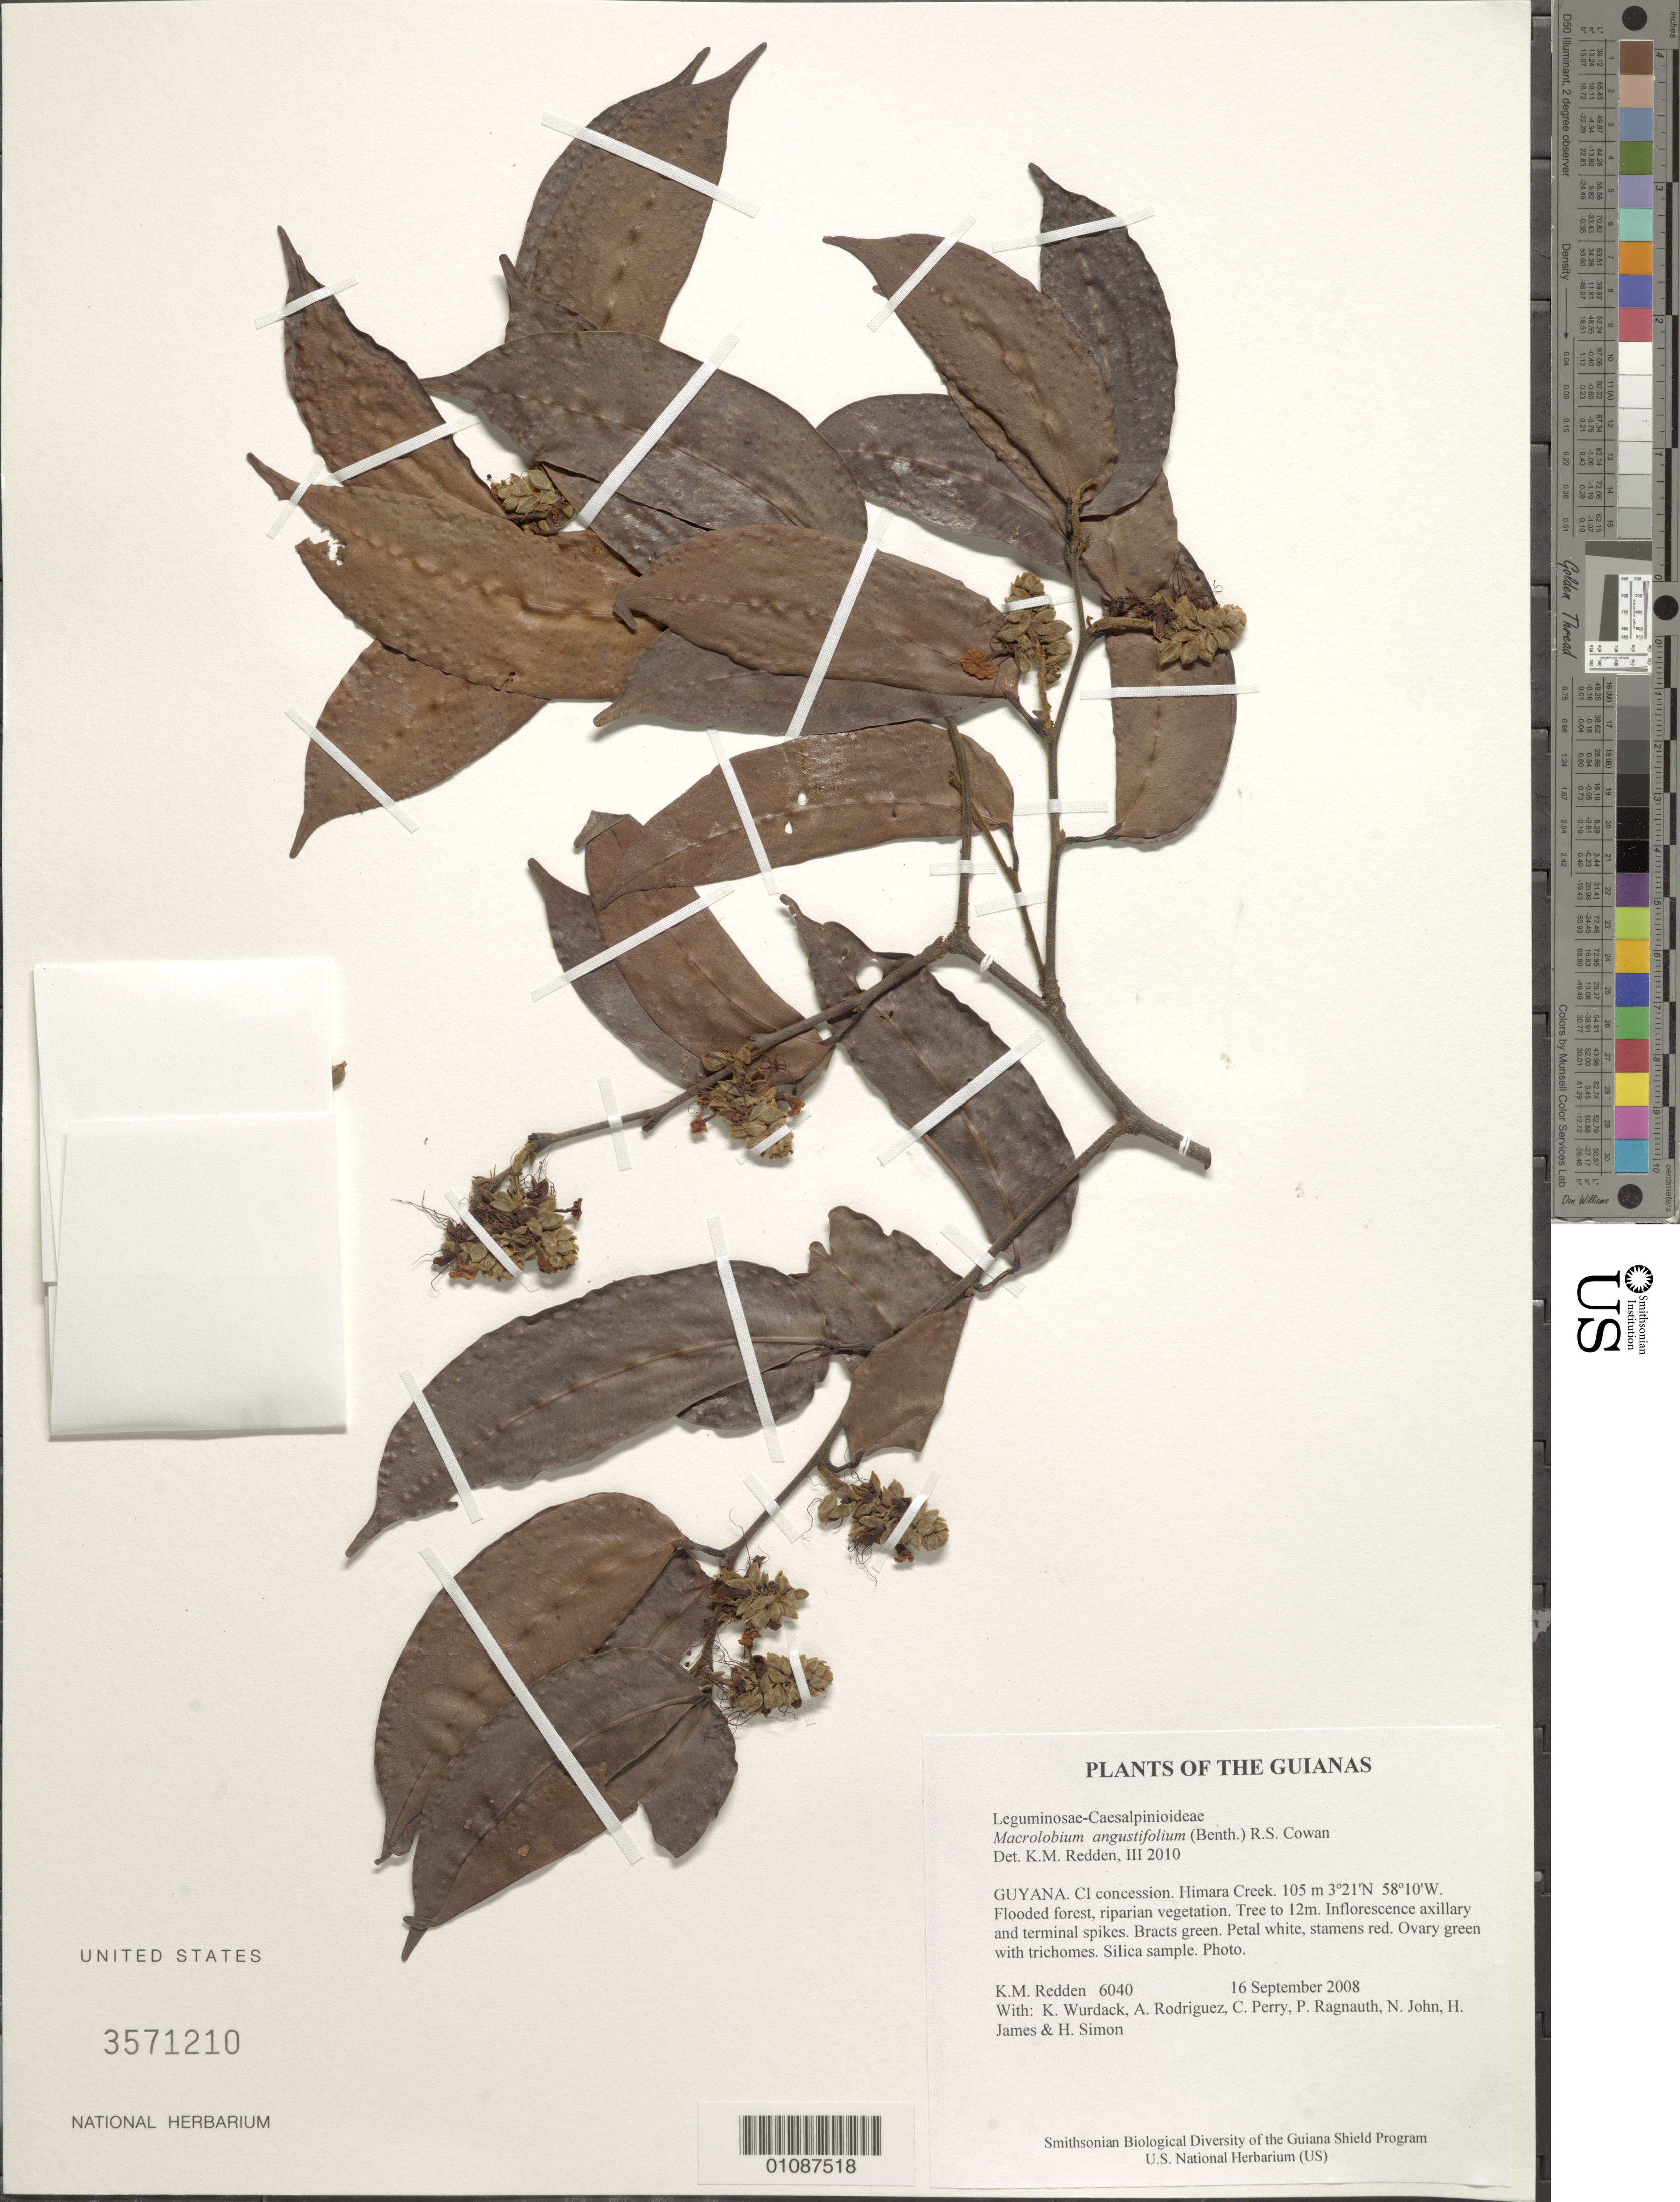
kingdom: Plantae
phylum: Tracheophyta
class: Magnoliopsida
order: Fabales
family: Fabaceae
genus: Macrolobium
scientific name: Macrolobium angustifolium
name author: (Benth.) R.S. Cowan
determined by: Redden, K. M.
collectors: K. M. Redden, K. Wurdack, A. Rodriguez, C. Perry, P. Ragnauth, N. John, H. James & H. Simon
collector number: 6040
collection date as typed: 16 September 2008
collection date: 2008-09-16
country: Guyana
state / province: U. Takutu-U. Essequibo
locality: CI concession. Himara Creek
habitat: Flooded forest, riparian vegetation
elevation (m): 105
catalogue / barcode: US 3571210